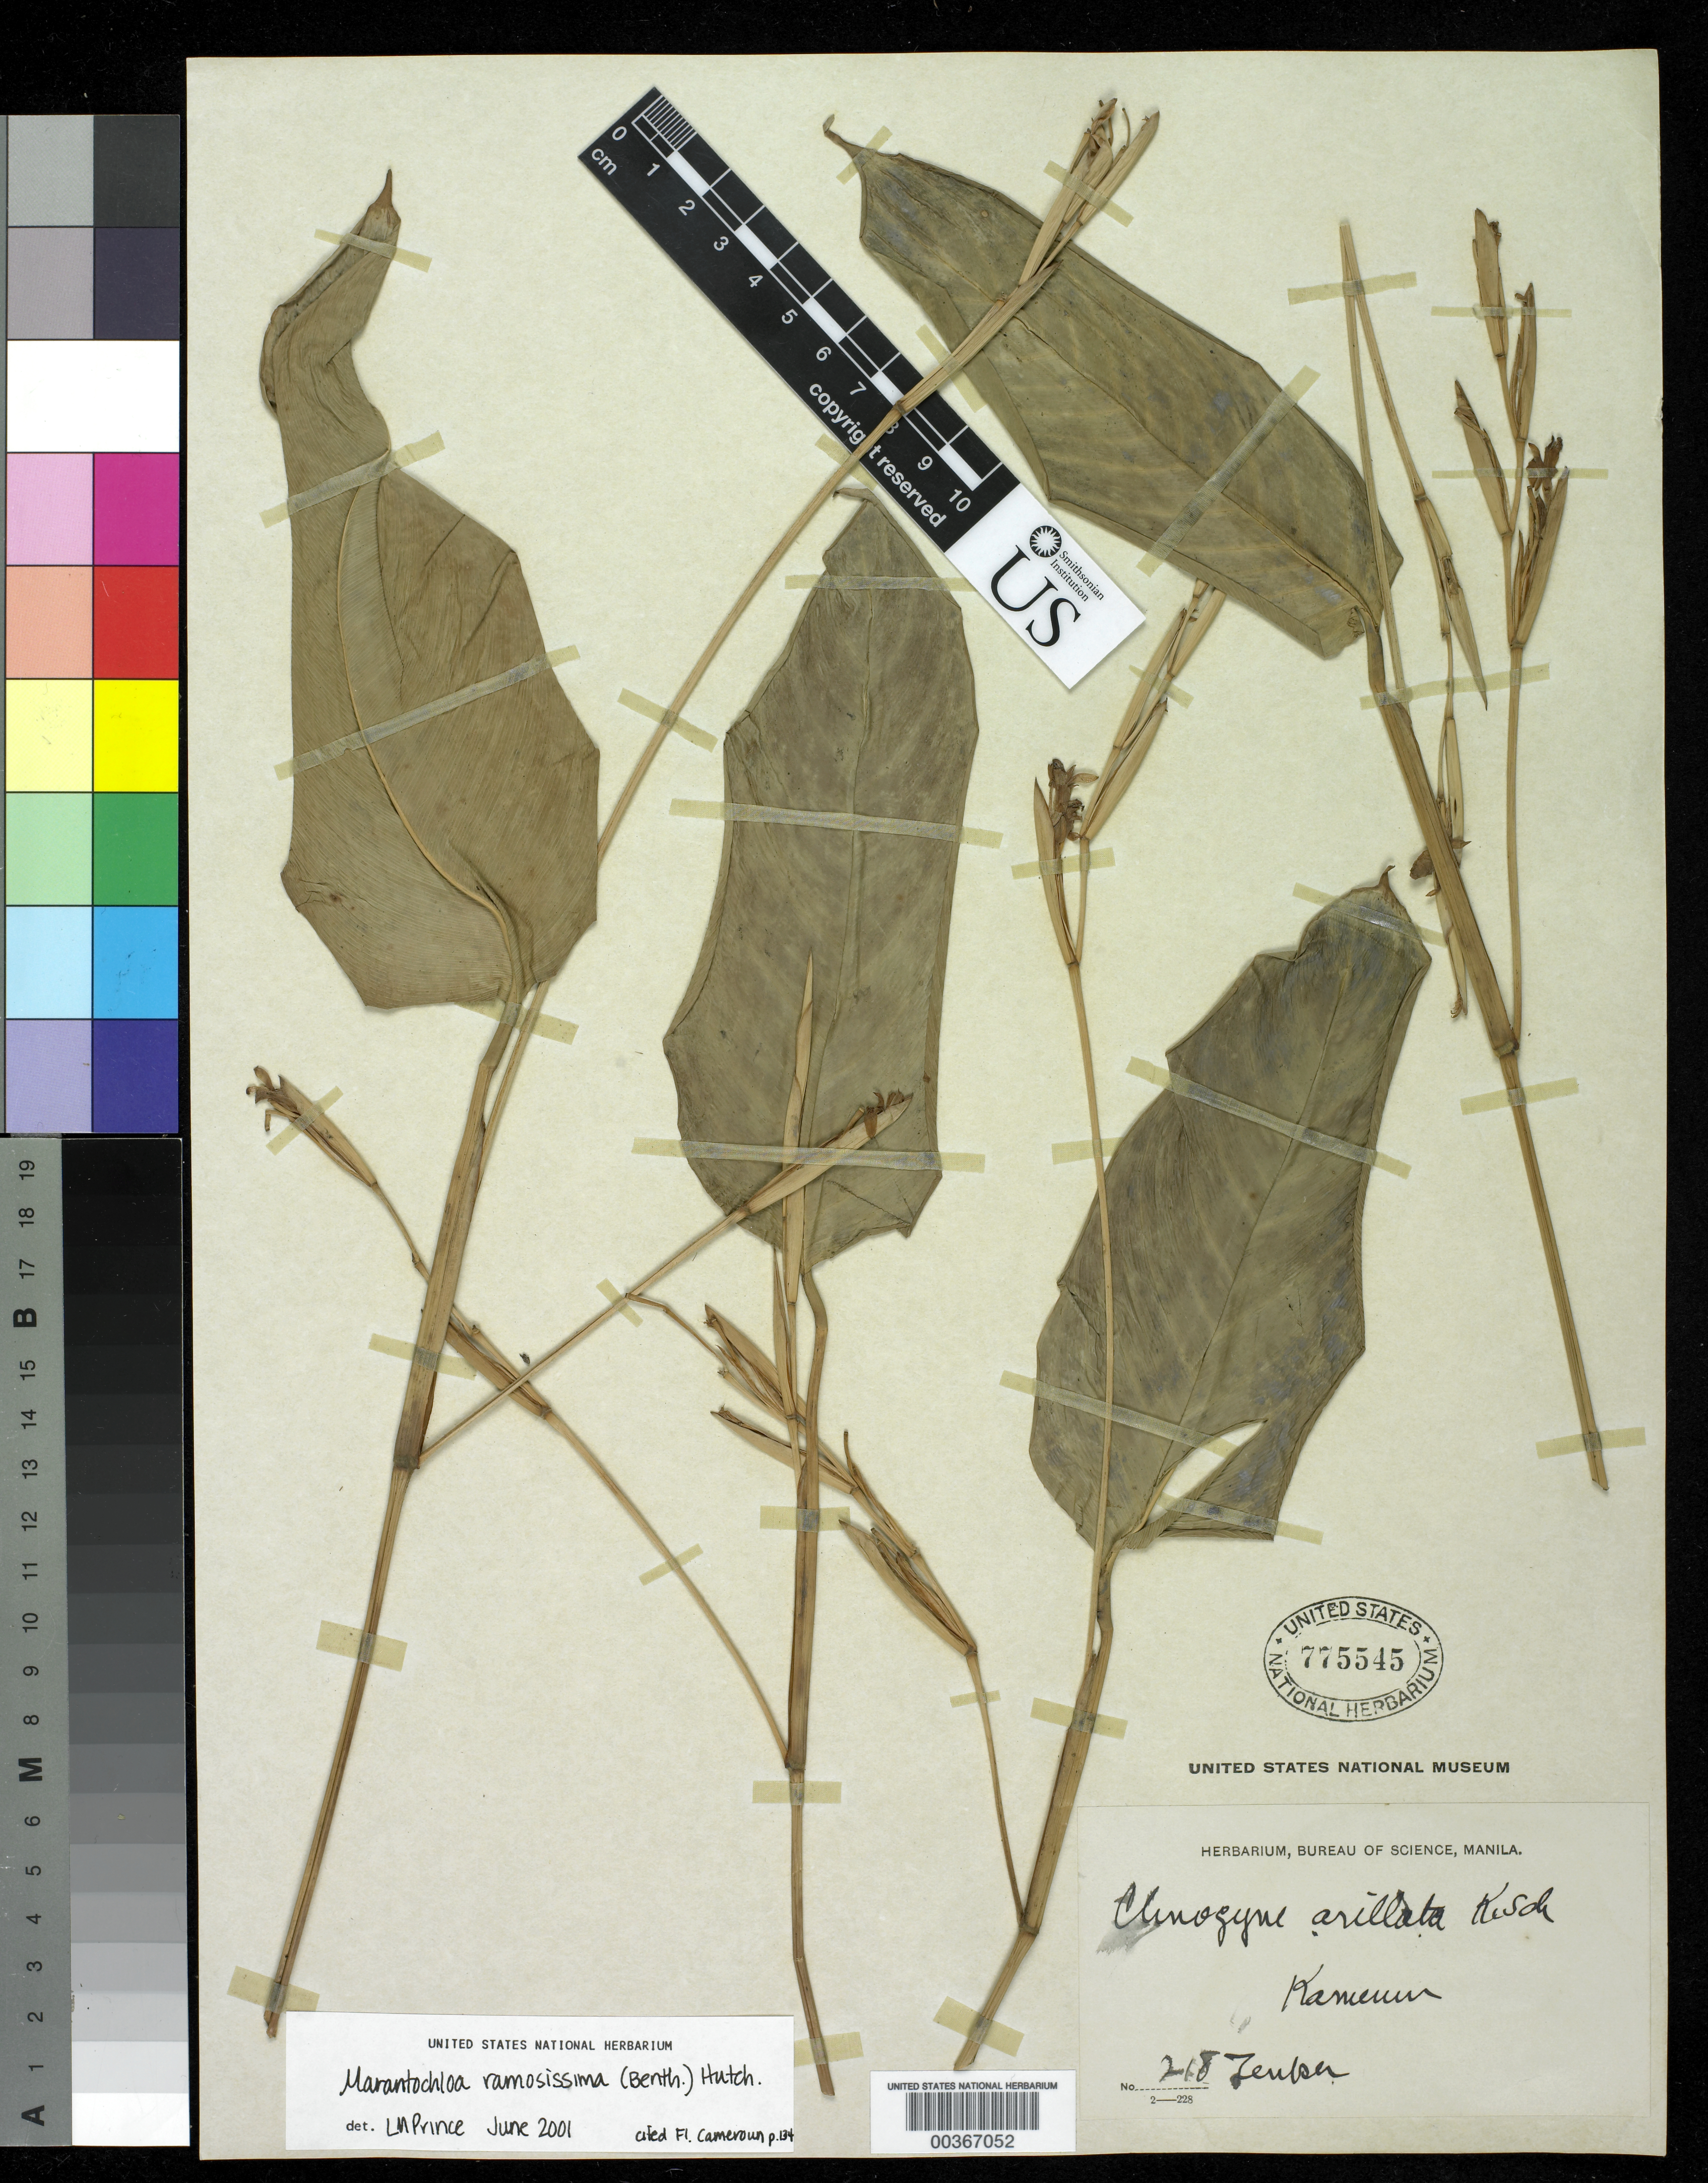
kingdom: Plantae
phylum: Tracheophyta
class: Liliopsida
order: Zingiberales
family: Marantaceae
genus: Marantochloa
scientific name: Marantochloa ramosissima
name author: Hutch.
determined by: Prince, L. M.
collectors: G. A. Zenker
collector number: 218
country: Cameroon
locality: Kamerun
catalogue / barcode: US 775545